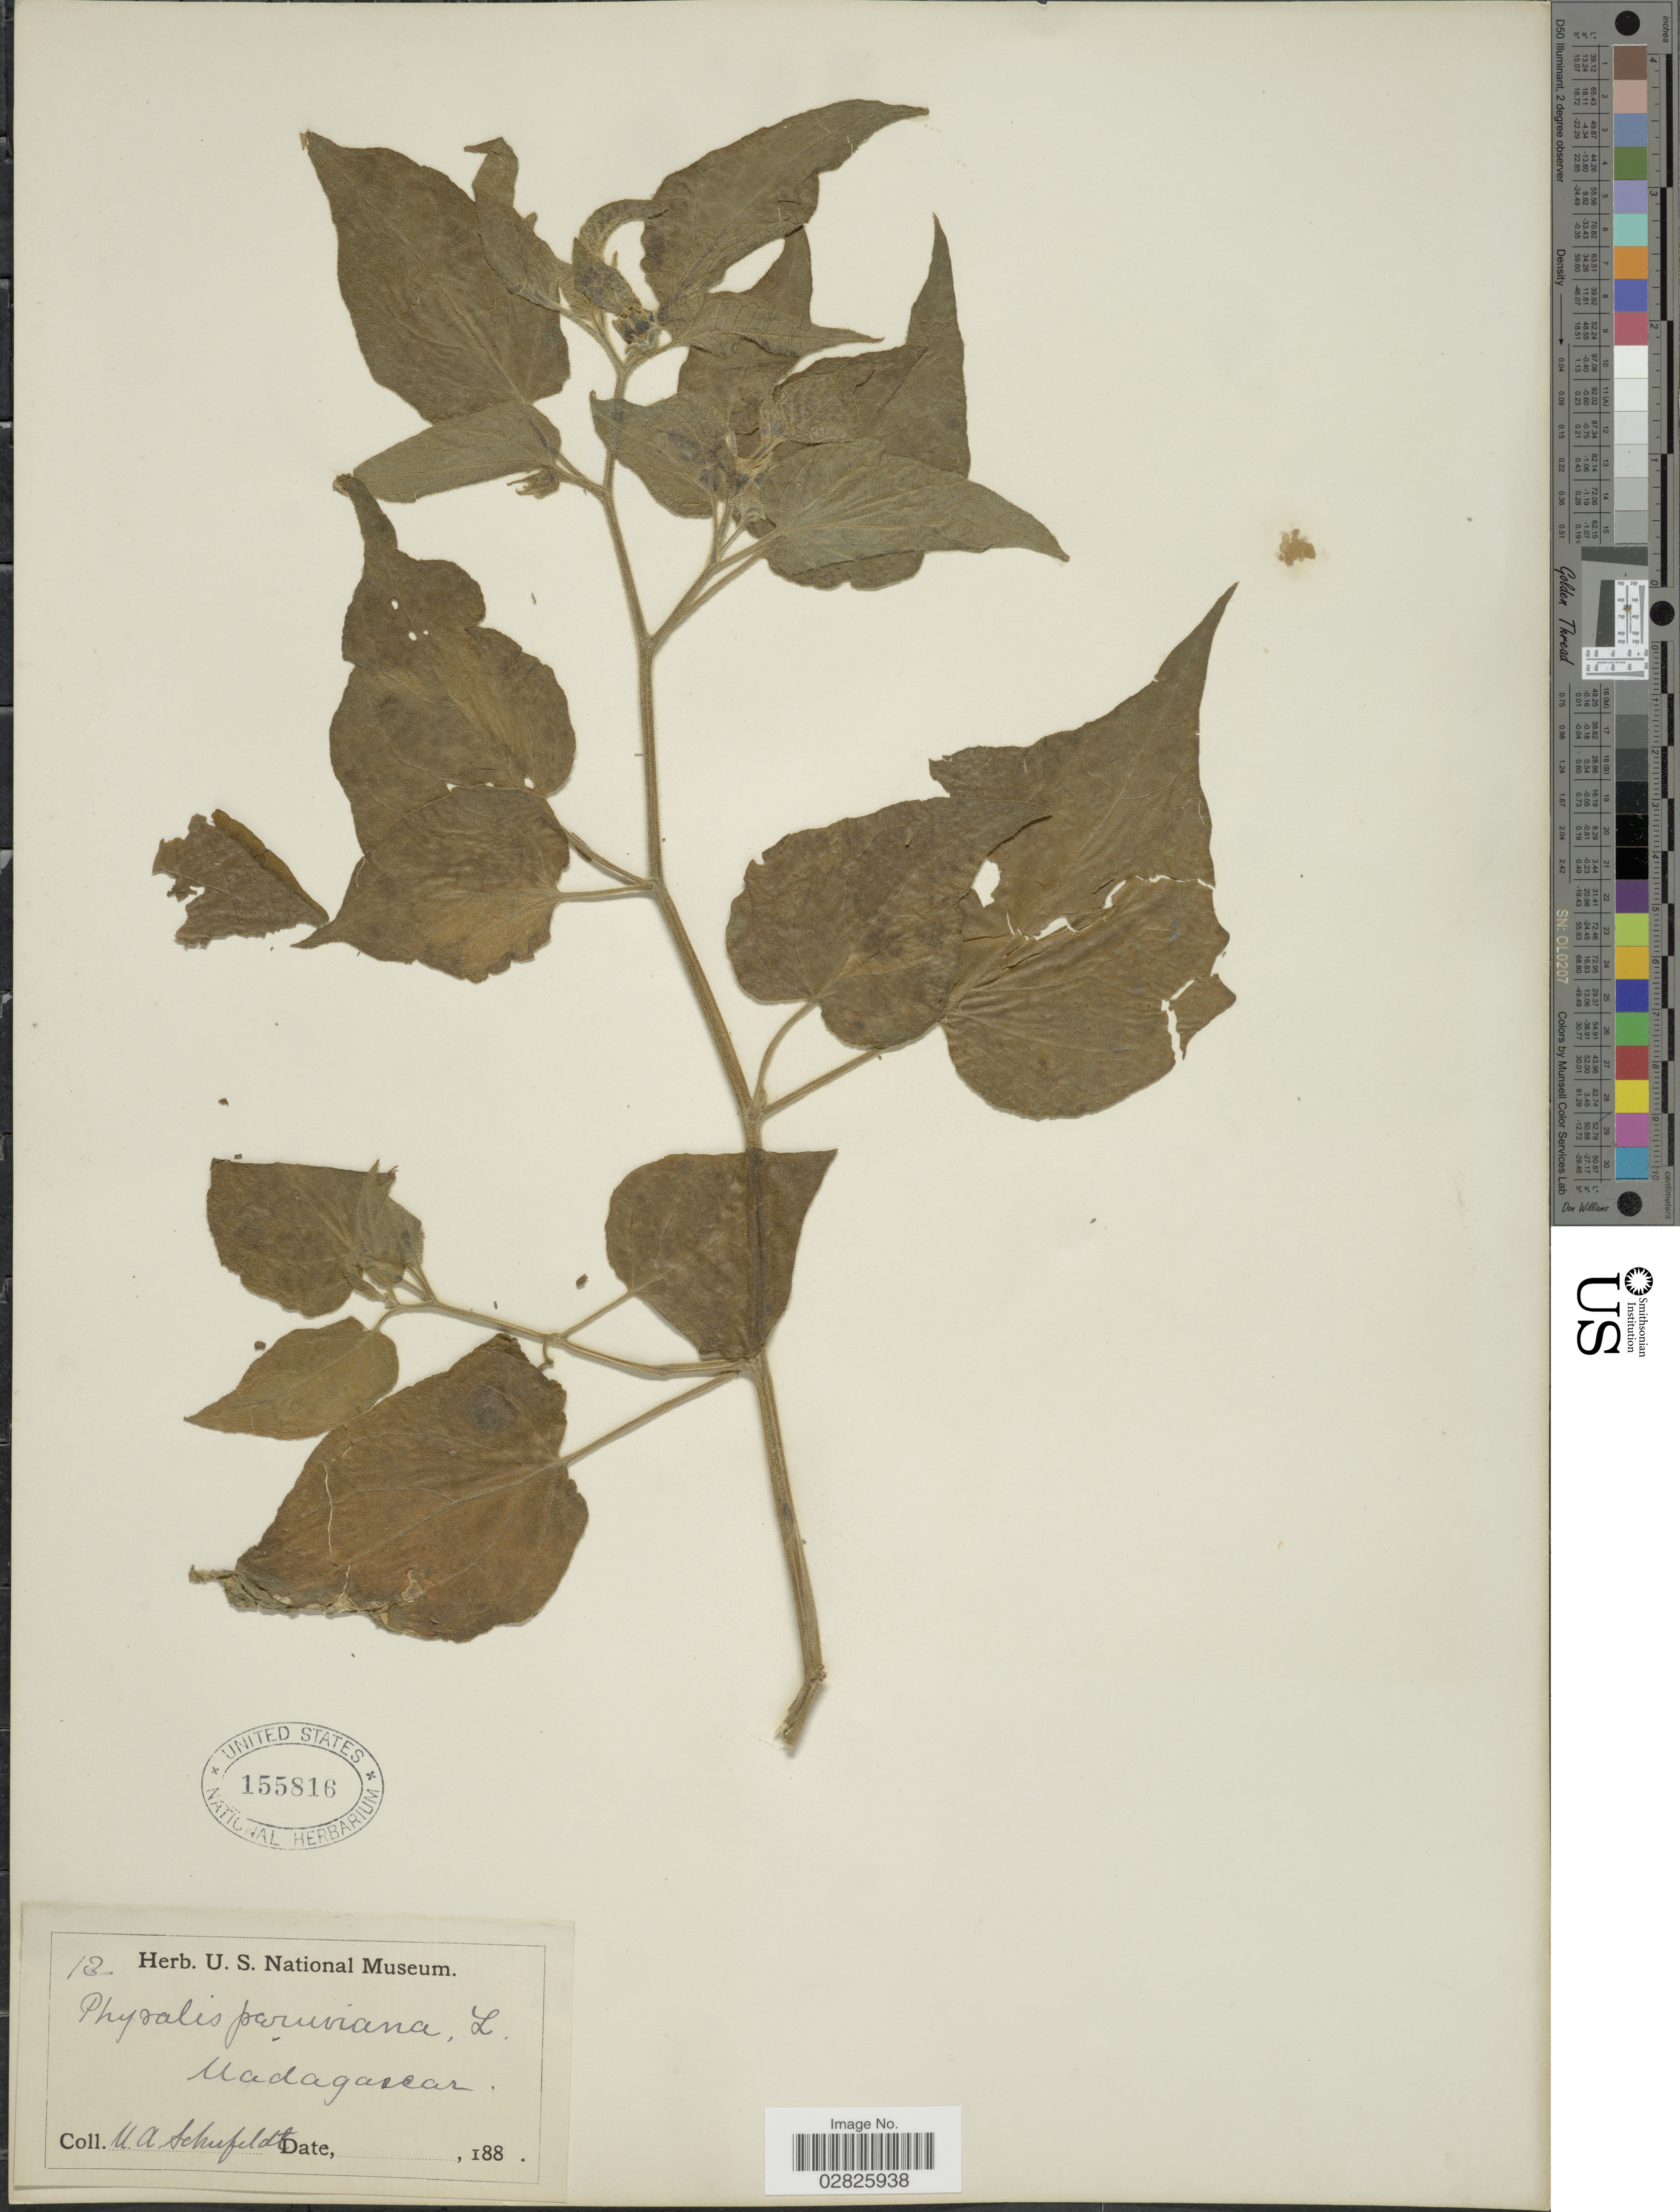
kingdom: Plantae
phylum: Tracheophyta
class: Magnoliopsida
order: Solanales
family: Solanaceae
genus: Physalis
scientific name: Physalis peruviana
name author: L.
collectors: U. Schufeldt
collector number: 13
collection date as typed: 188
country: Madagascar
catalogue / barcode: US 155816